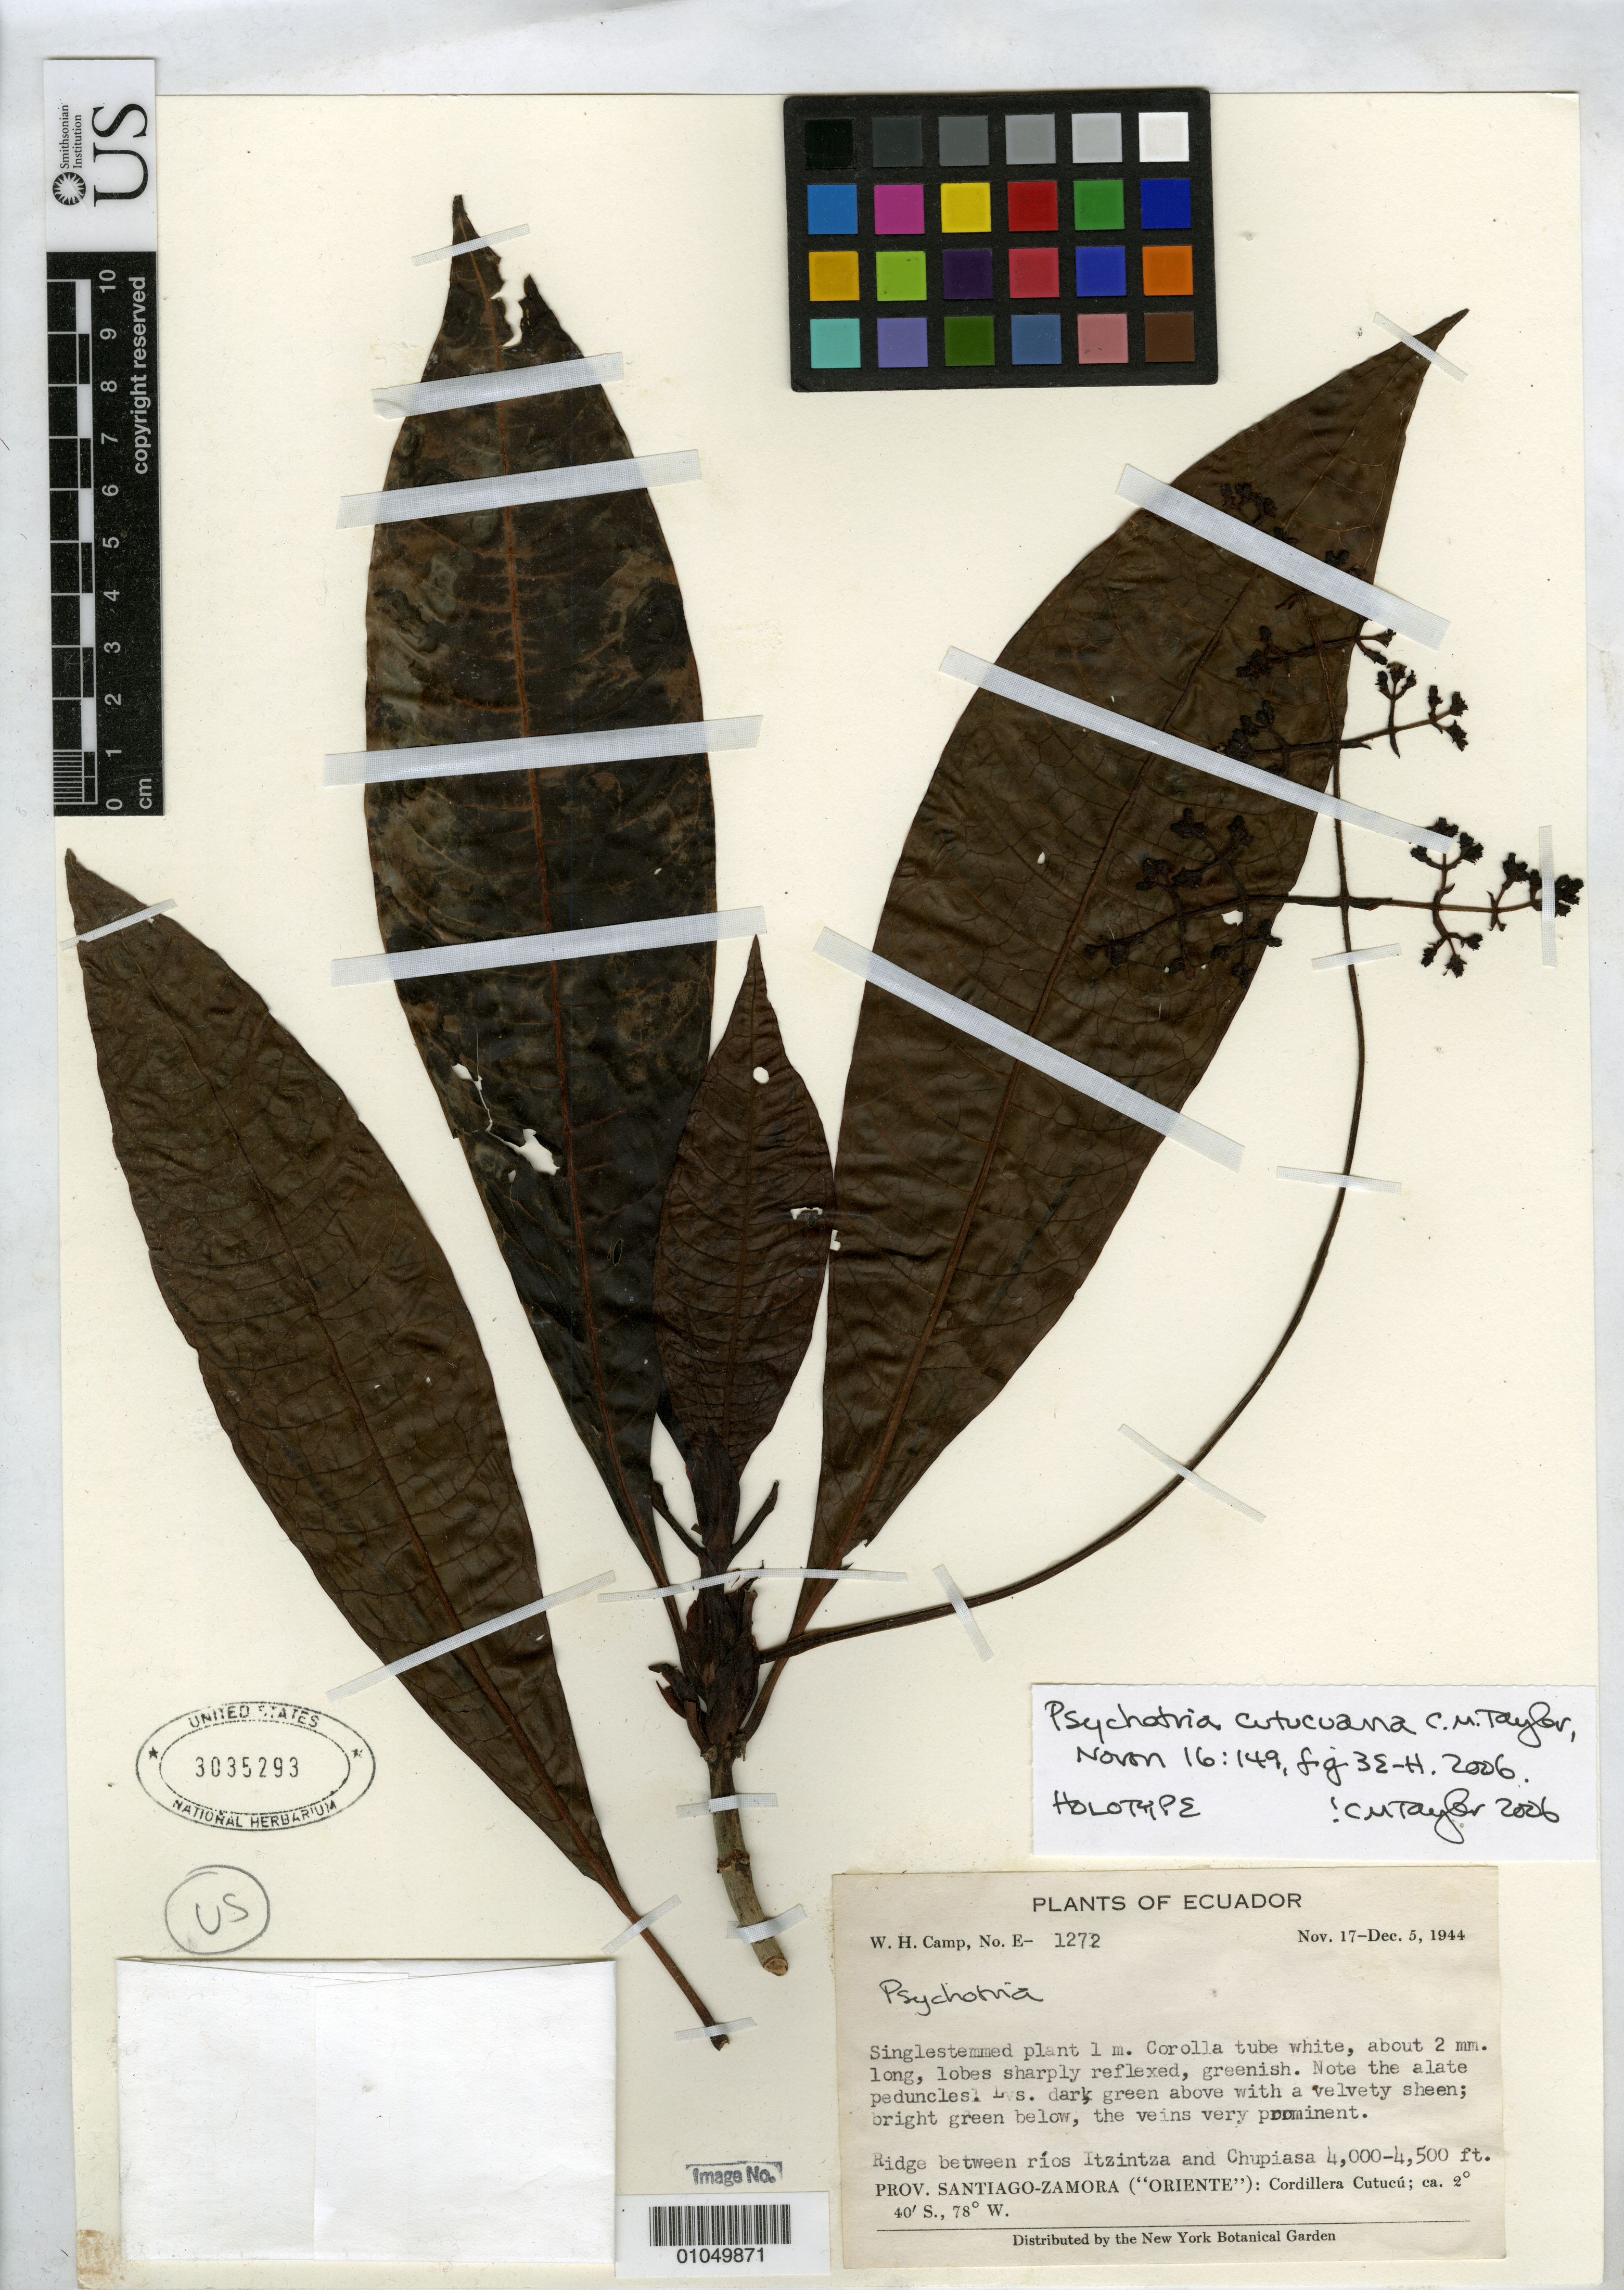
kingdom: Plantae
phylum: Tracheophyta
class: Magnoliopsida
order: Gentianales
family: Rubiaceae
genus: Psychotria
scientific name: Psychotria cutucuana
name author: C.M. Taylor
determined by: Taylor, Charlotte M.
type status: Holotype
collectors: W. H. Camp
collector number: E-1272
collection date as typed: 17 Nov 1944 to 05 Dec 1944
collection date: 1944-11-17/1944-12-05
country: Ecuador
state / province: Morona-Santiago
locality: Prov. Santiago-Zamora ("Oriente"): Cordillera de Cutucú. Ridge between ríos Itzintza and Chupiasa.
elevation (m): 1219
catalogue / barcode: US 3035293